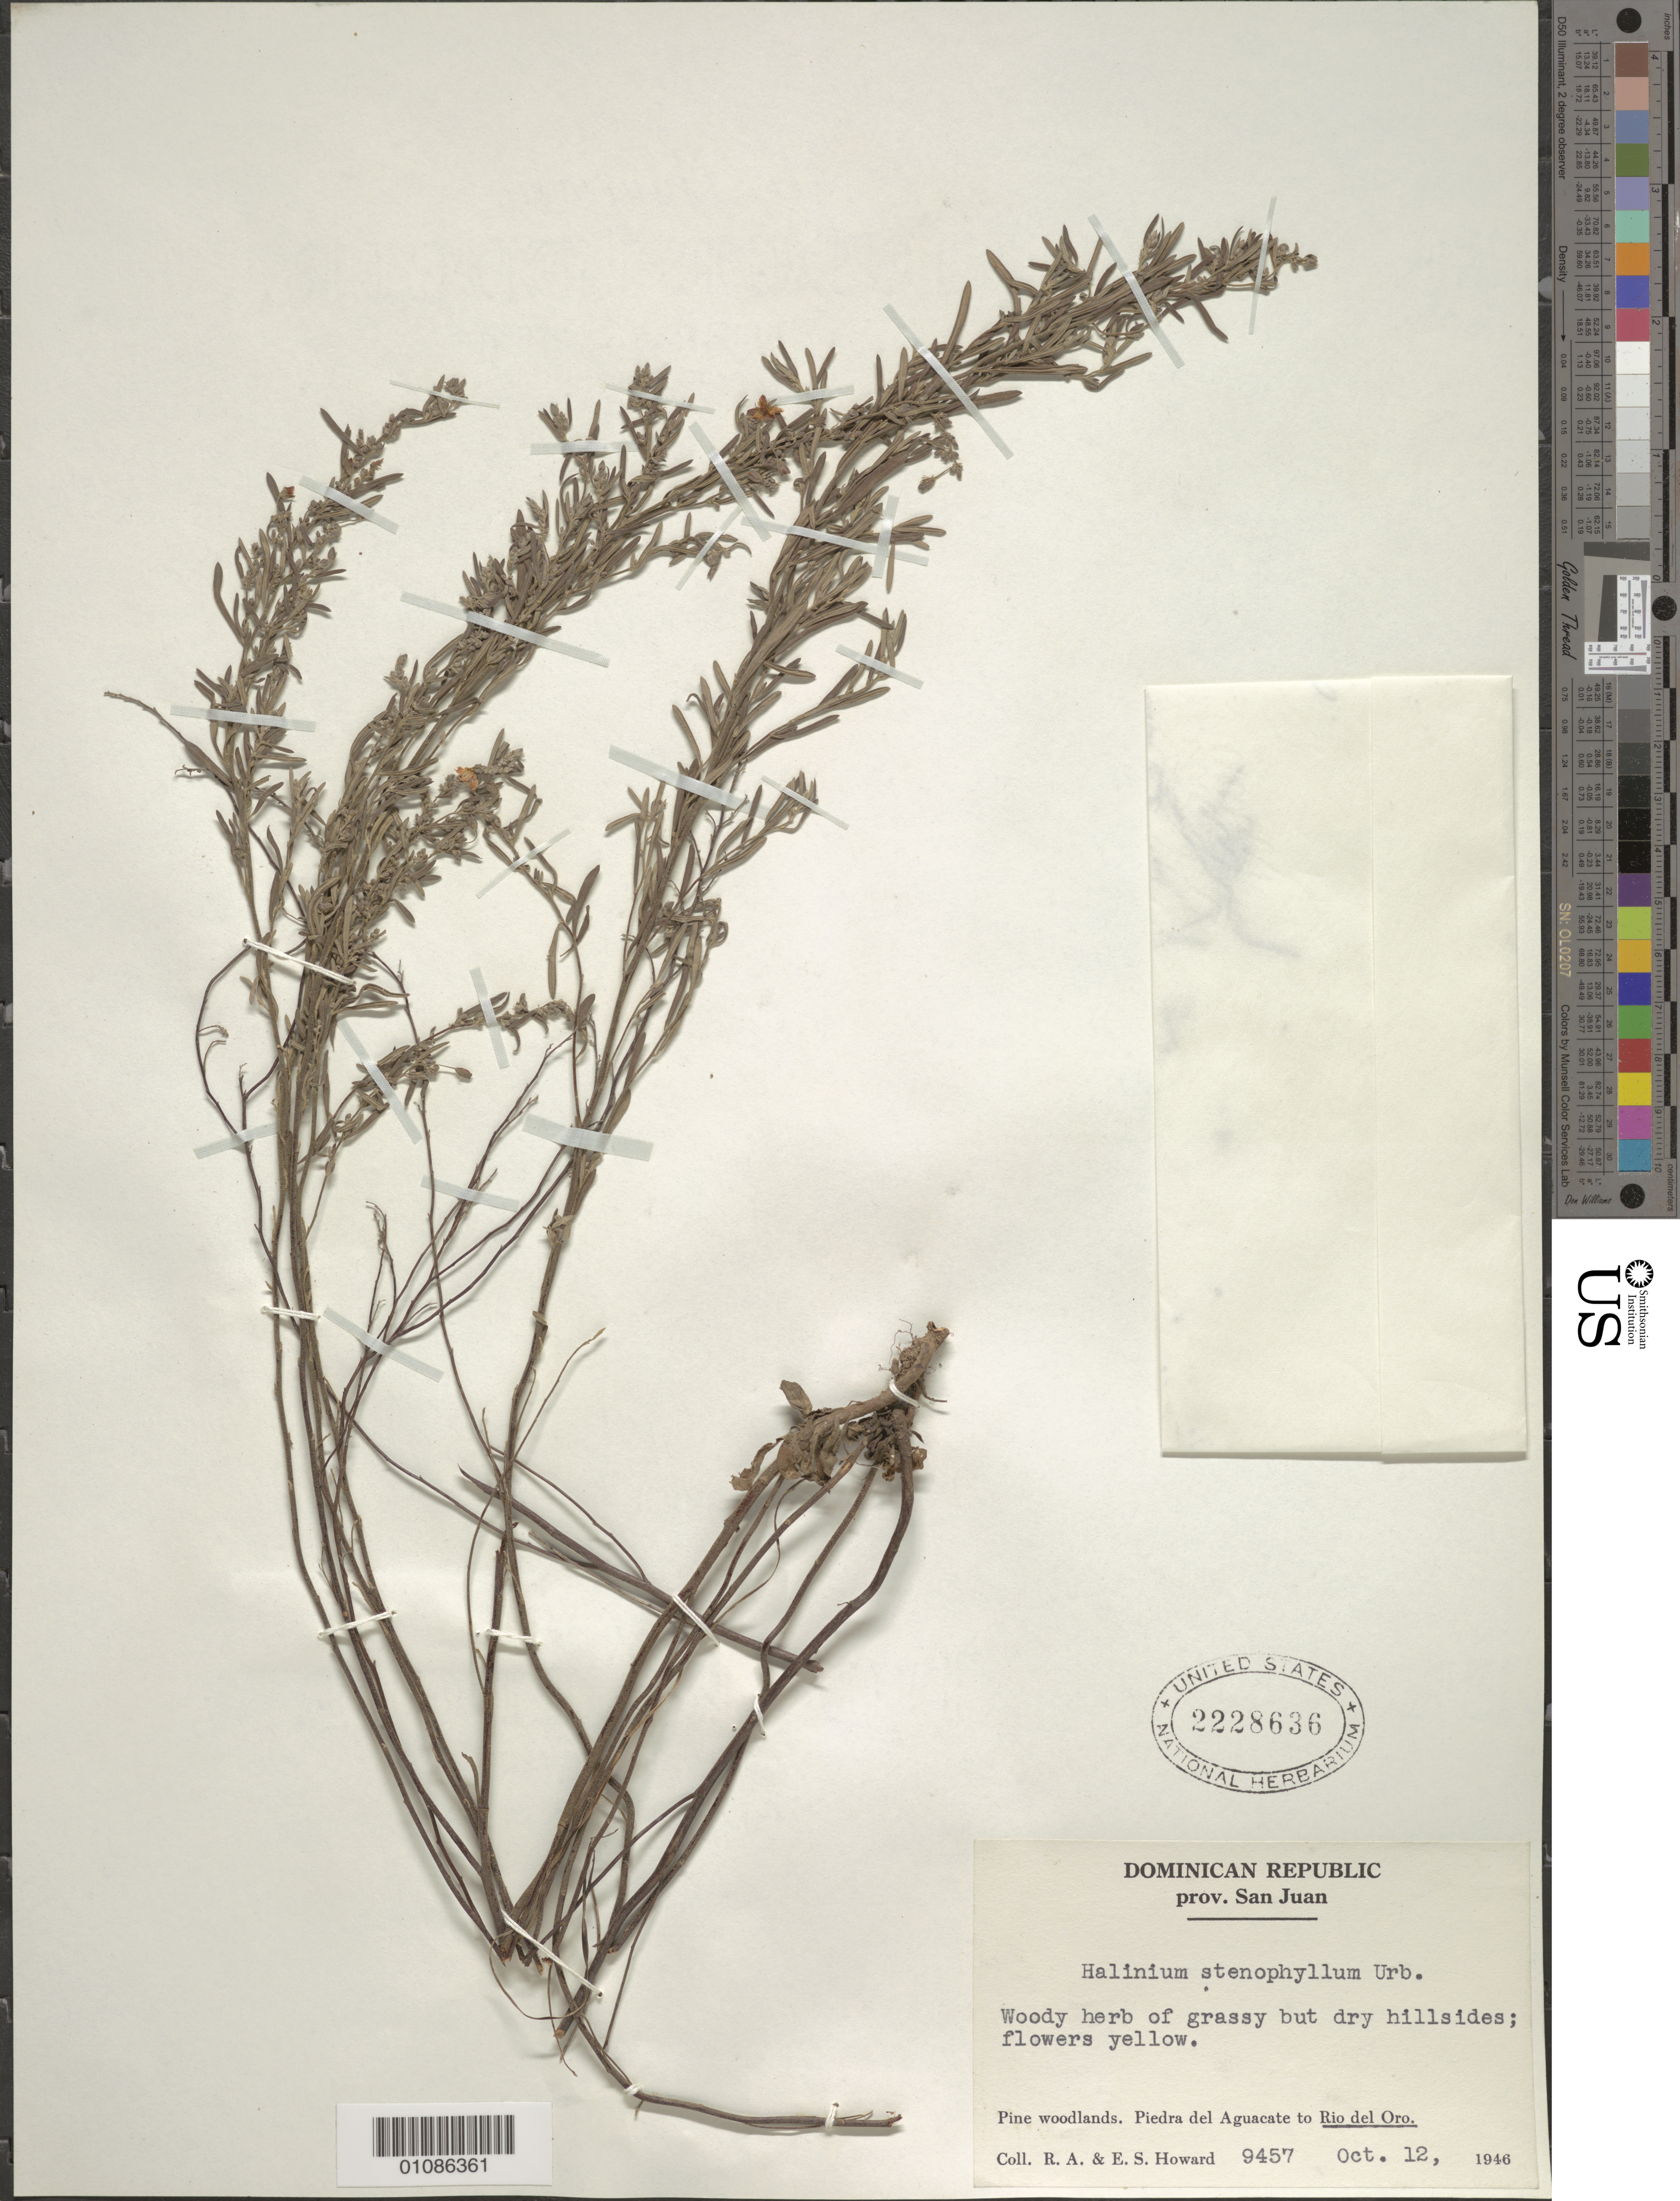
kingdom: Plantae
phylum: Tracheophyta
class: Magnoliopsida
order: Malvales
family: Cistaceae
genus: Halimium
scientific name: Halimium stenophyllum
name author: Urb.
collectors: R. A. Howard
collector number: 9457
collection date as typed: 12 Oct 1946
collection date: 1946-10-12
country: Dominican Republic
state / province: San Juan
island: Hispaniola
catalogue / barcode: US 2228636